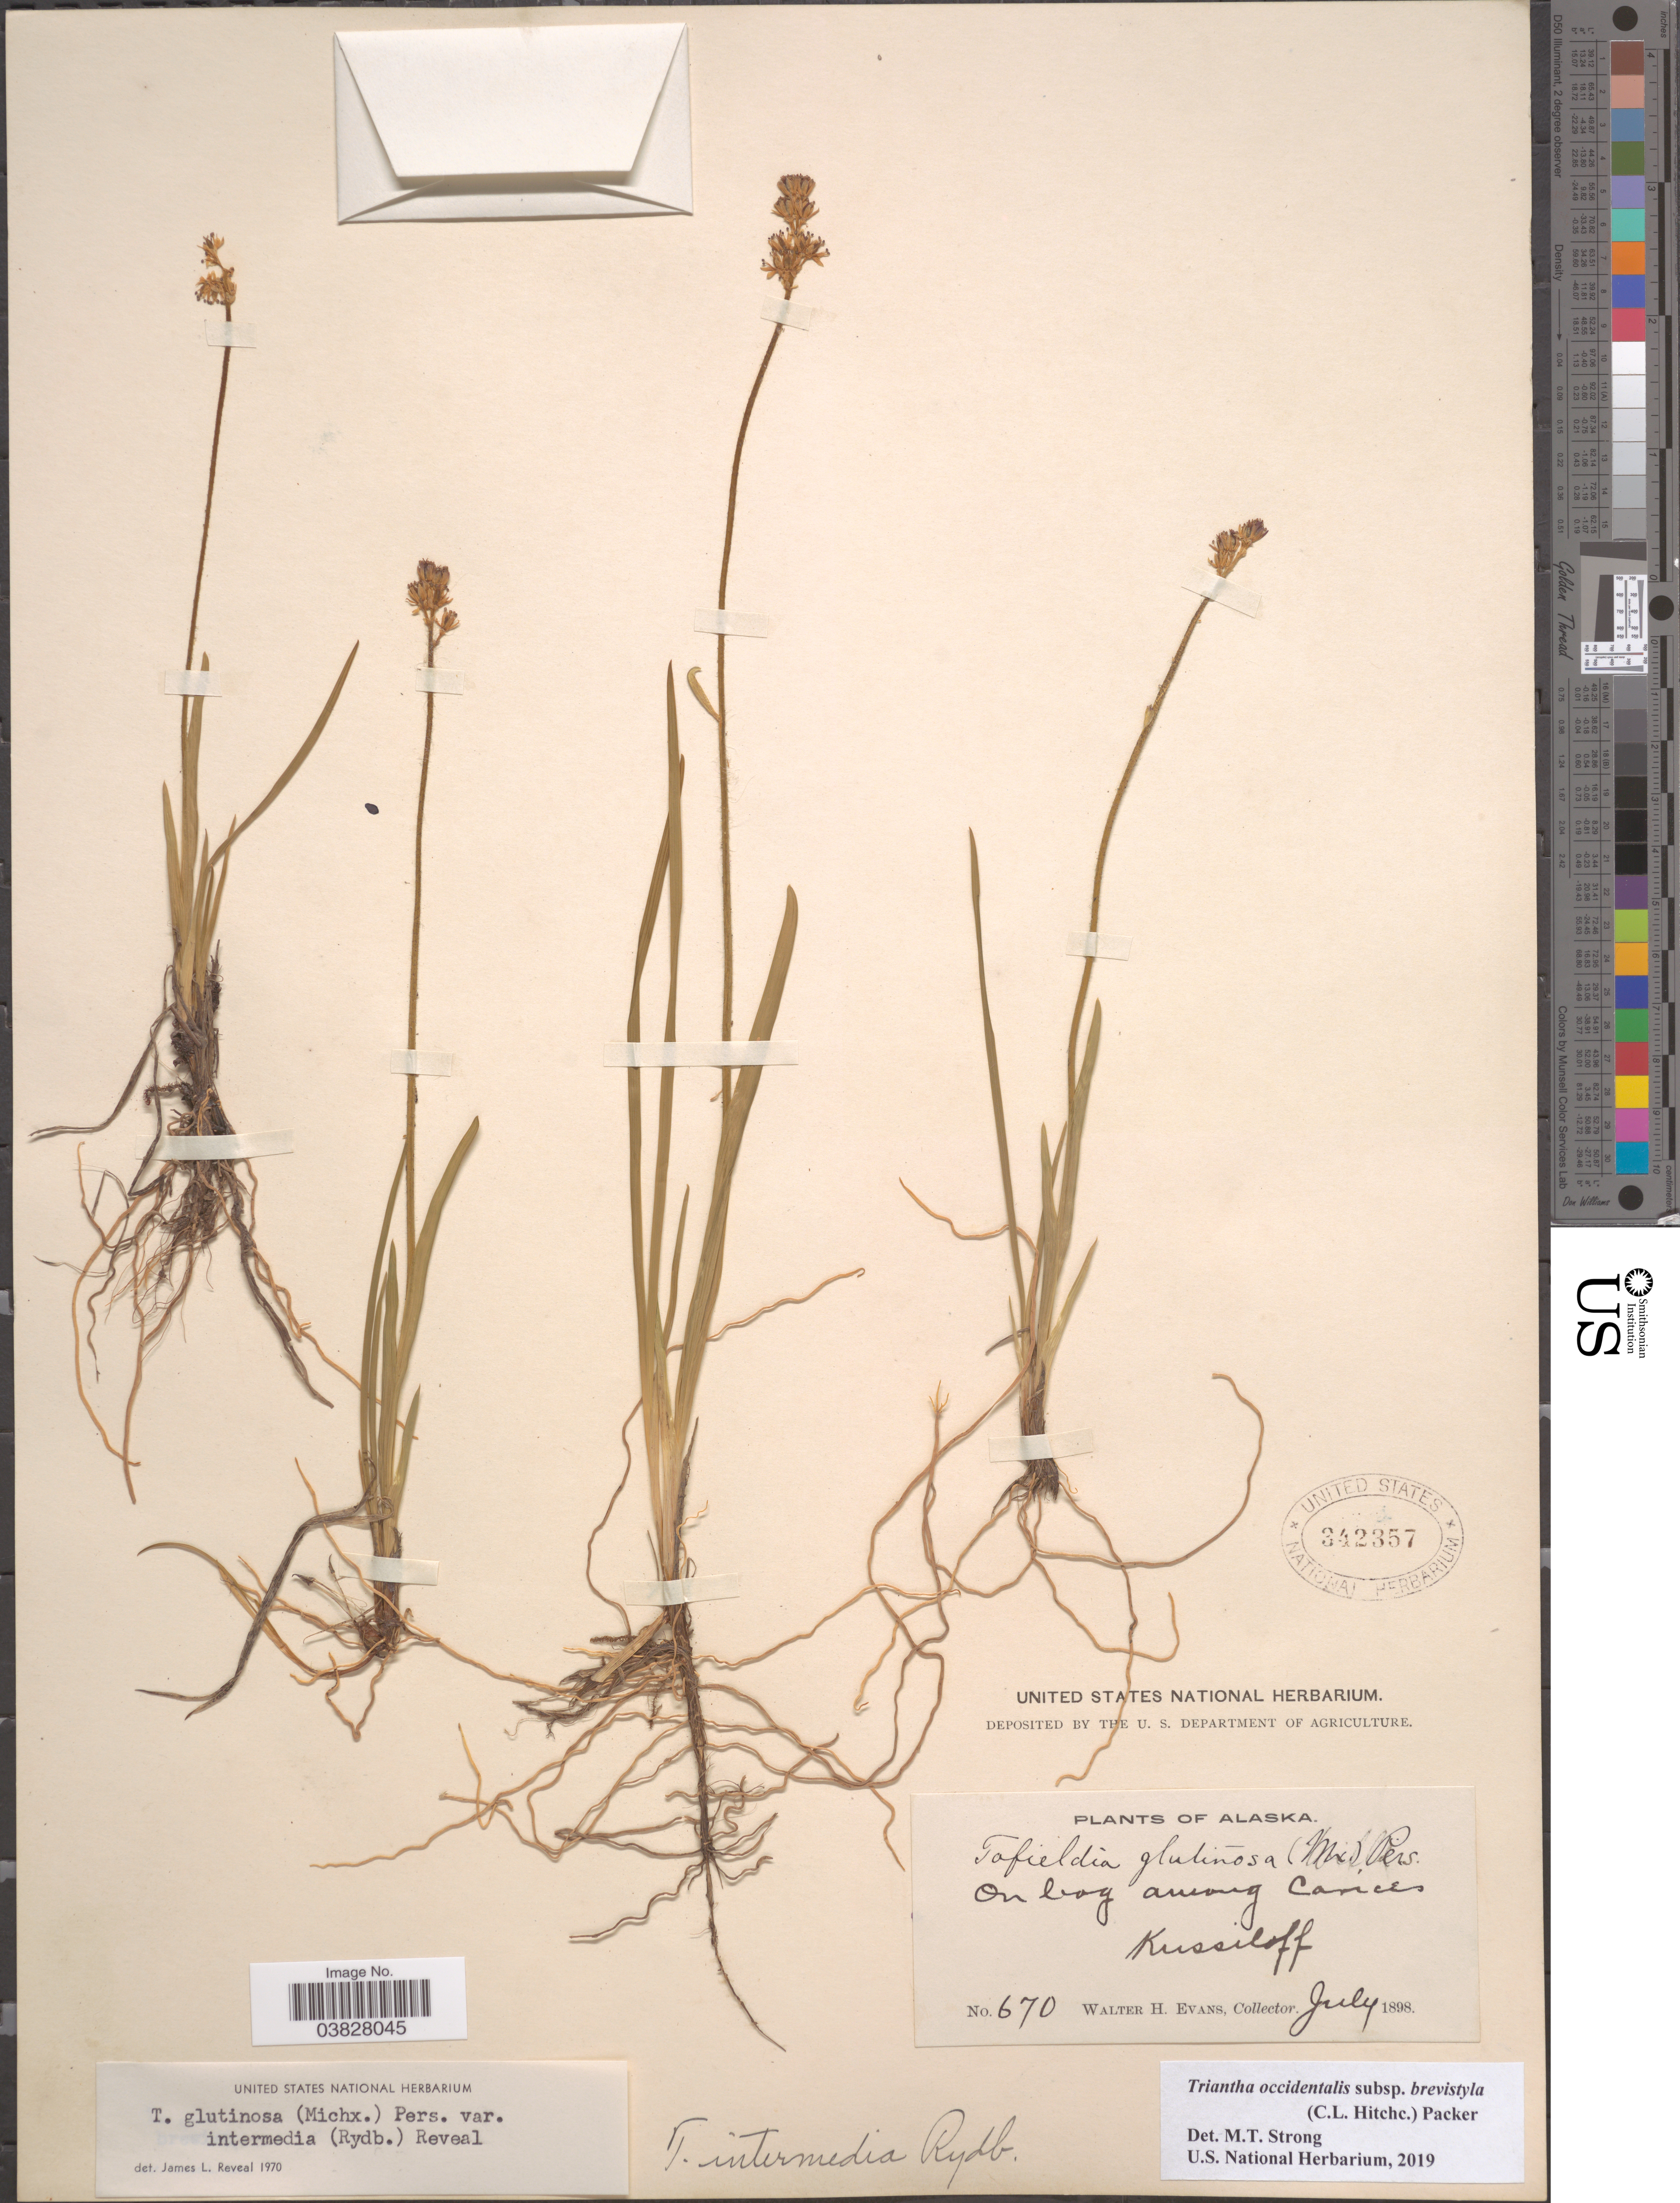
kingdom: Plantae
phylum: Tracheophyta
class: Liliopsida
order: Alismatales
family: Tofieldiaceae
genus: Triantha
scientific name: Triantha occidentalis subsp. brevistyla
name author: (C.L. Hitchc.) Packer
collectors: W. H. Evans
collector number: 670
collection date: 1898-07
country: United States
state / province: Alaska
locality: On bog among Carices. Kussiloff.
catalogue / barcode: US 342357